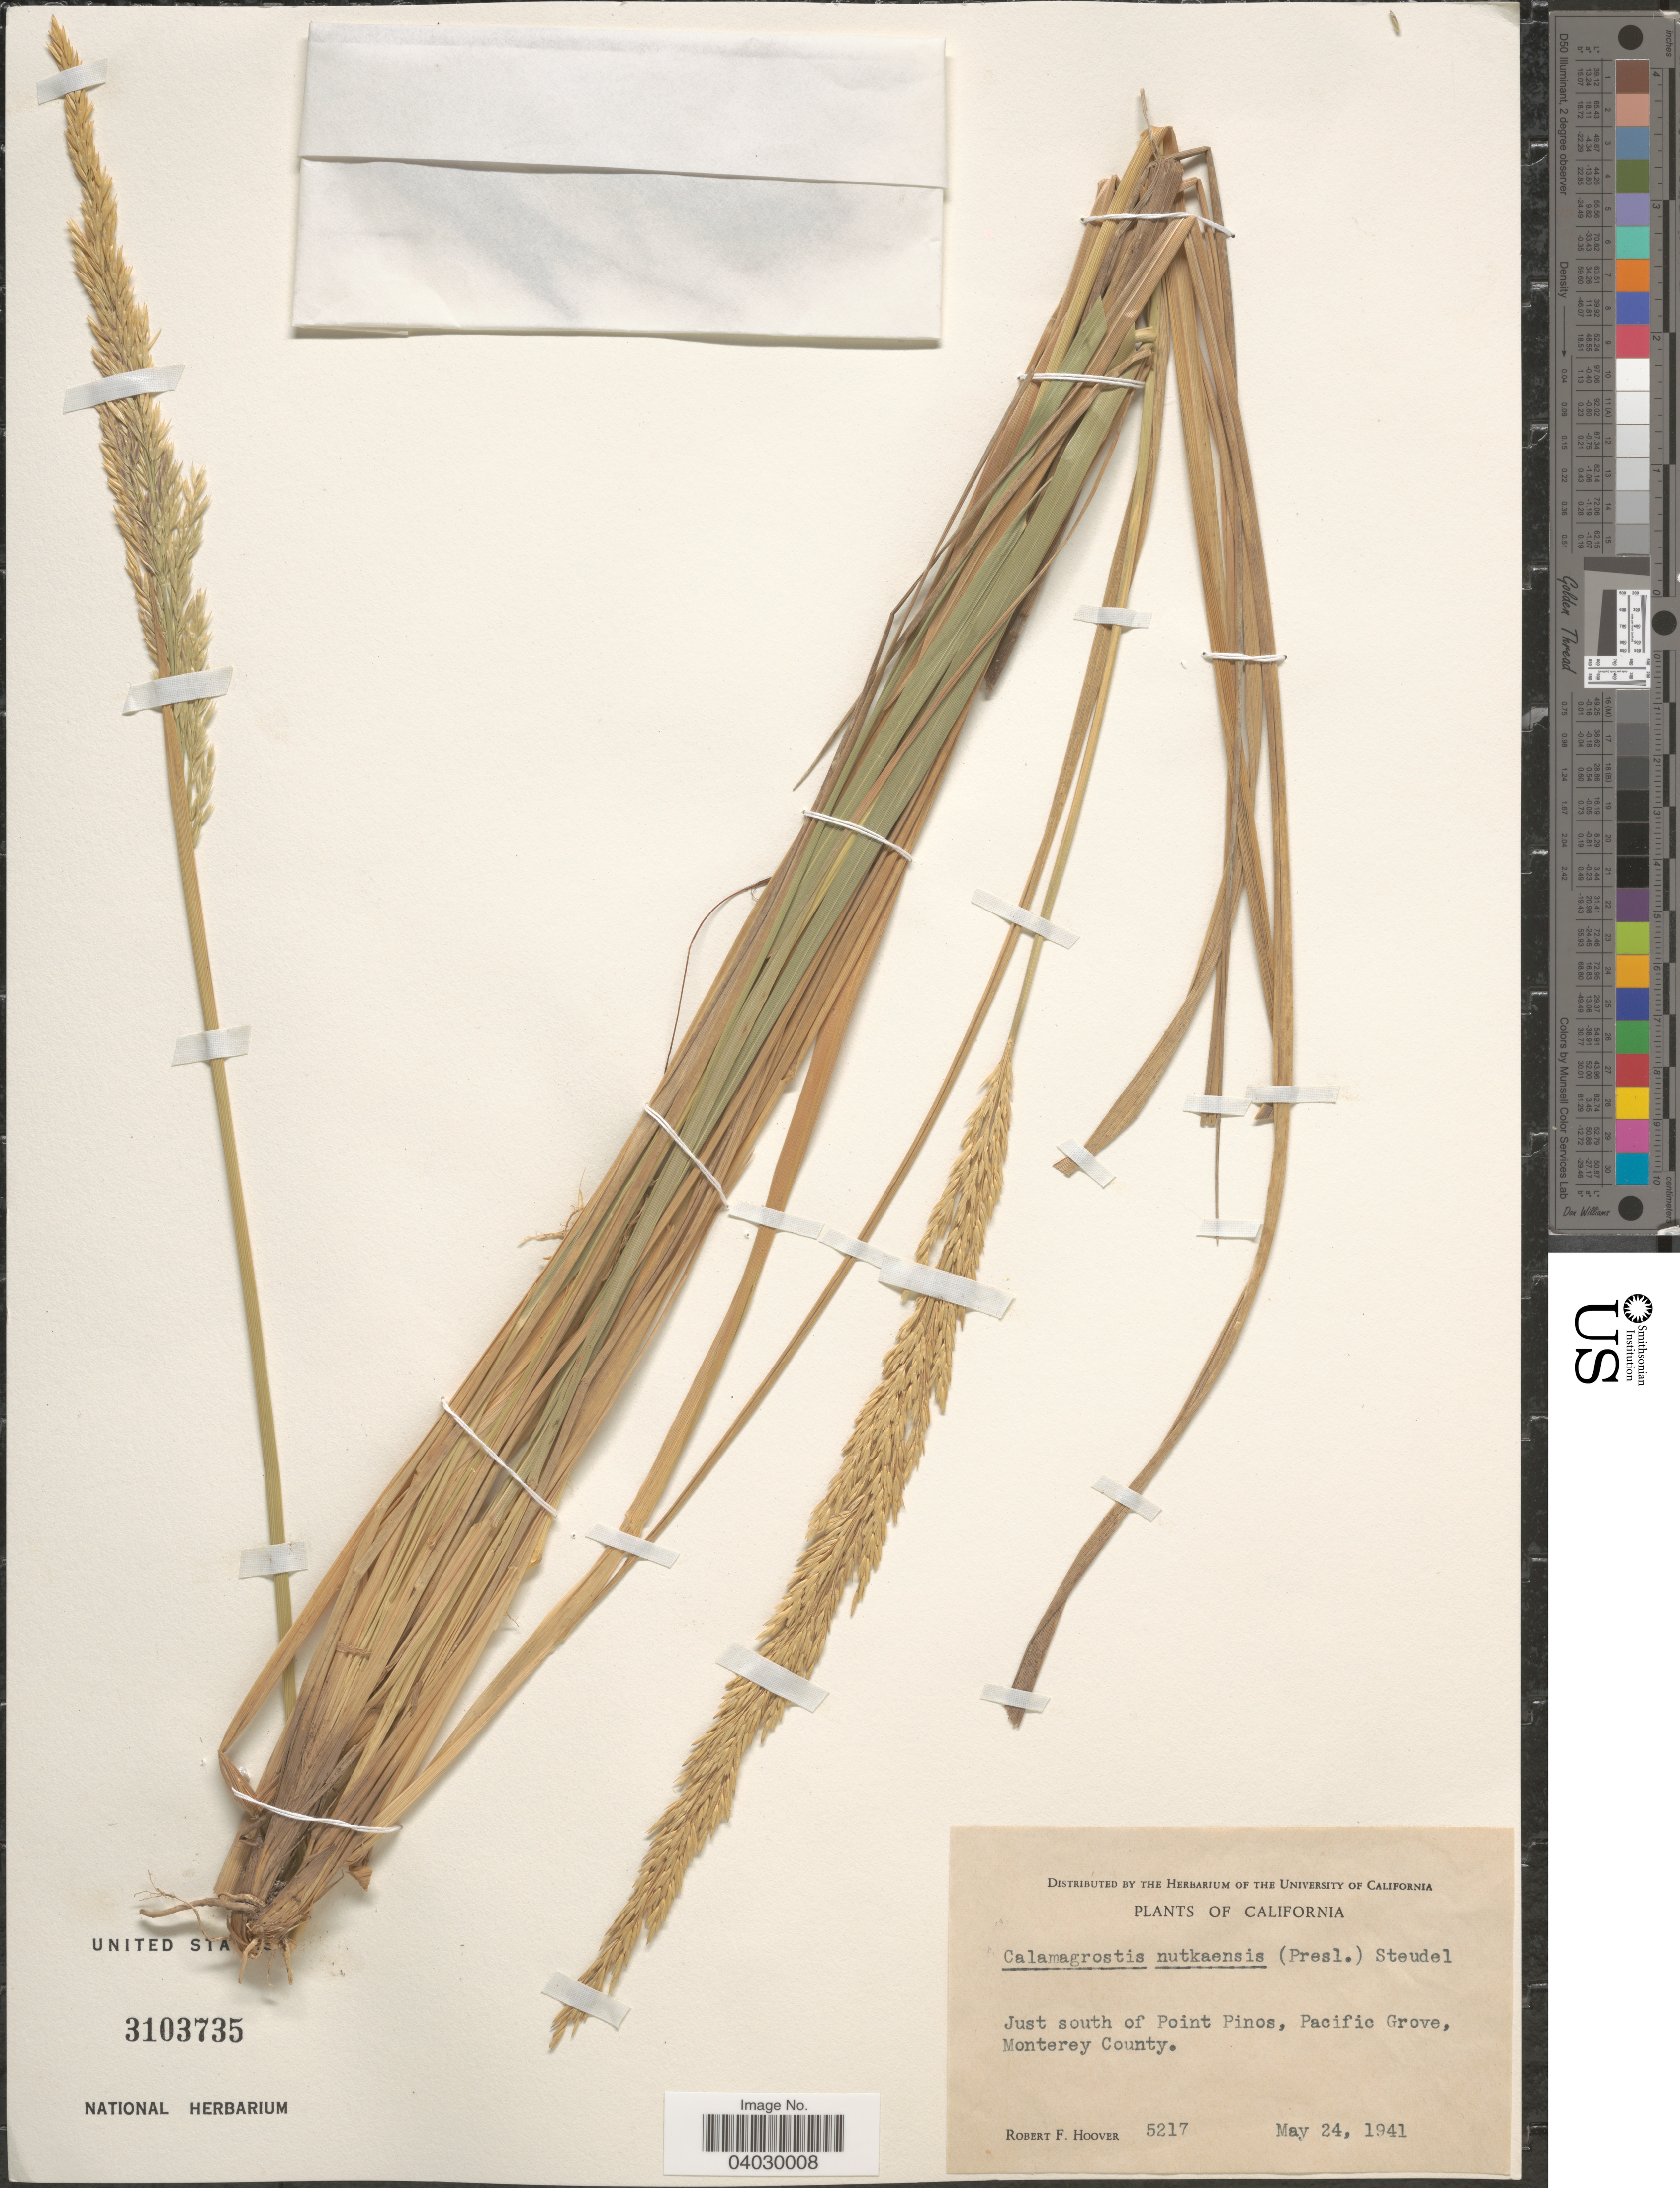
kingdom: Plantae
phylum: Tracheophyta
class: Liliopsida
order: Poales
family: Poaceae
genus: Calamagrostis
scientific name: Calamagrostis nutkaensis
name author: (J. Presl) Steud.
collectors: R. F. Hoover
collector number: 5217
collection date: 1941-05-24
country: United States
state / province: California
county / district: Monterey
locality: Just south of Point Pinos, Pacific Grove, Monterey County.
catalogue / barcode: US 3103735